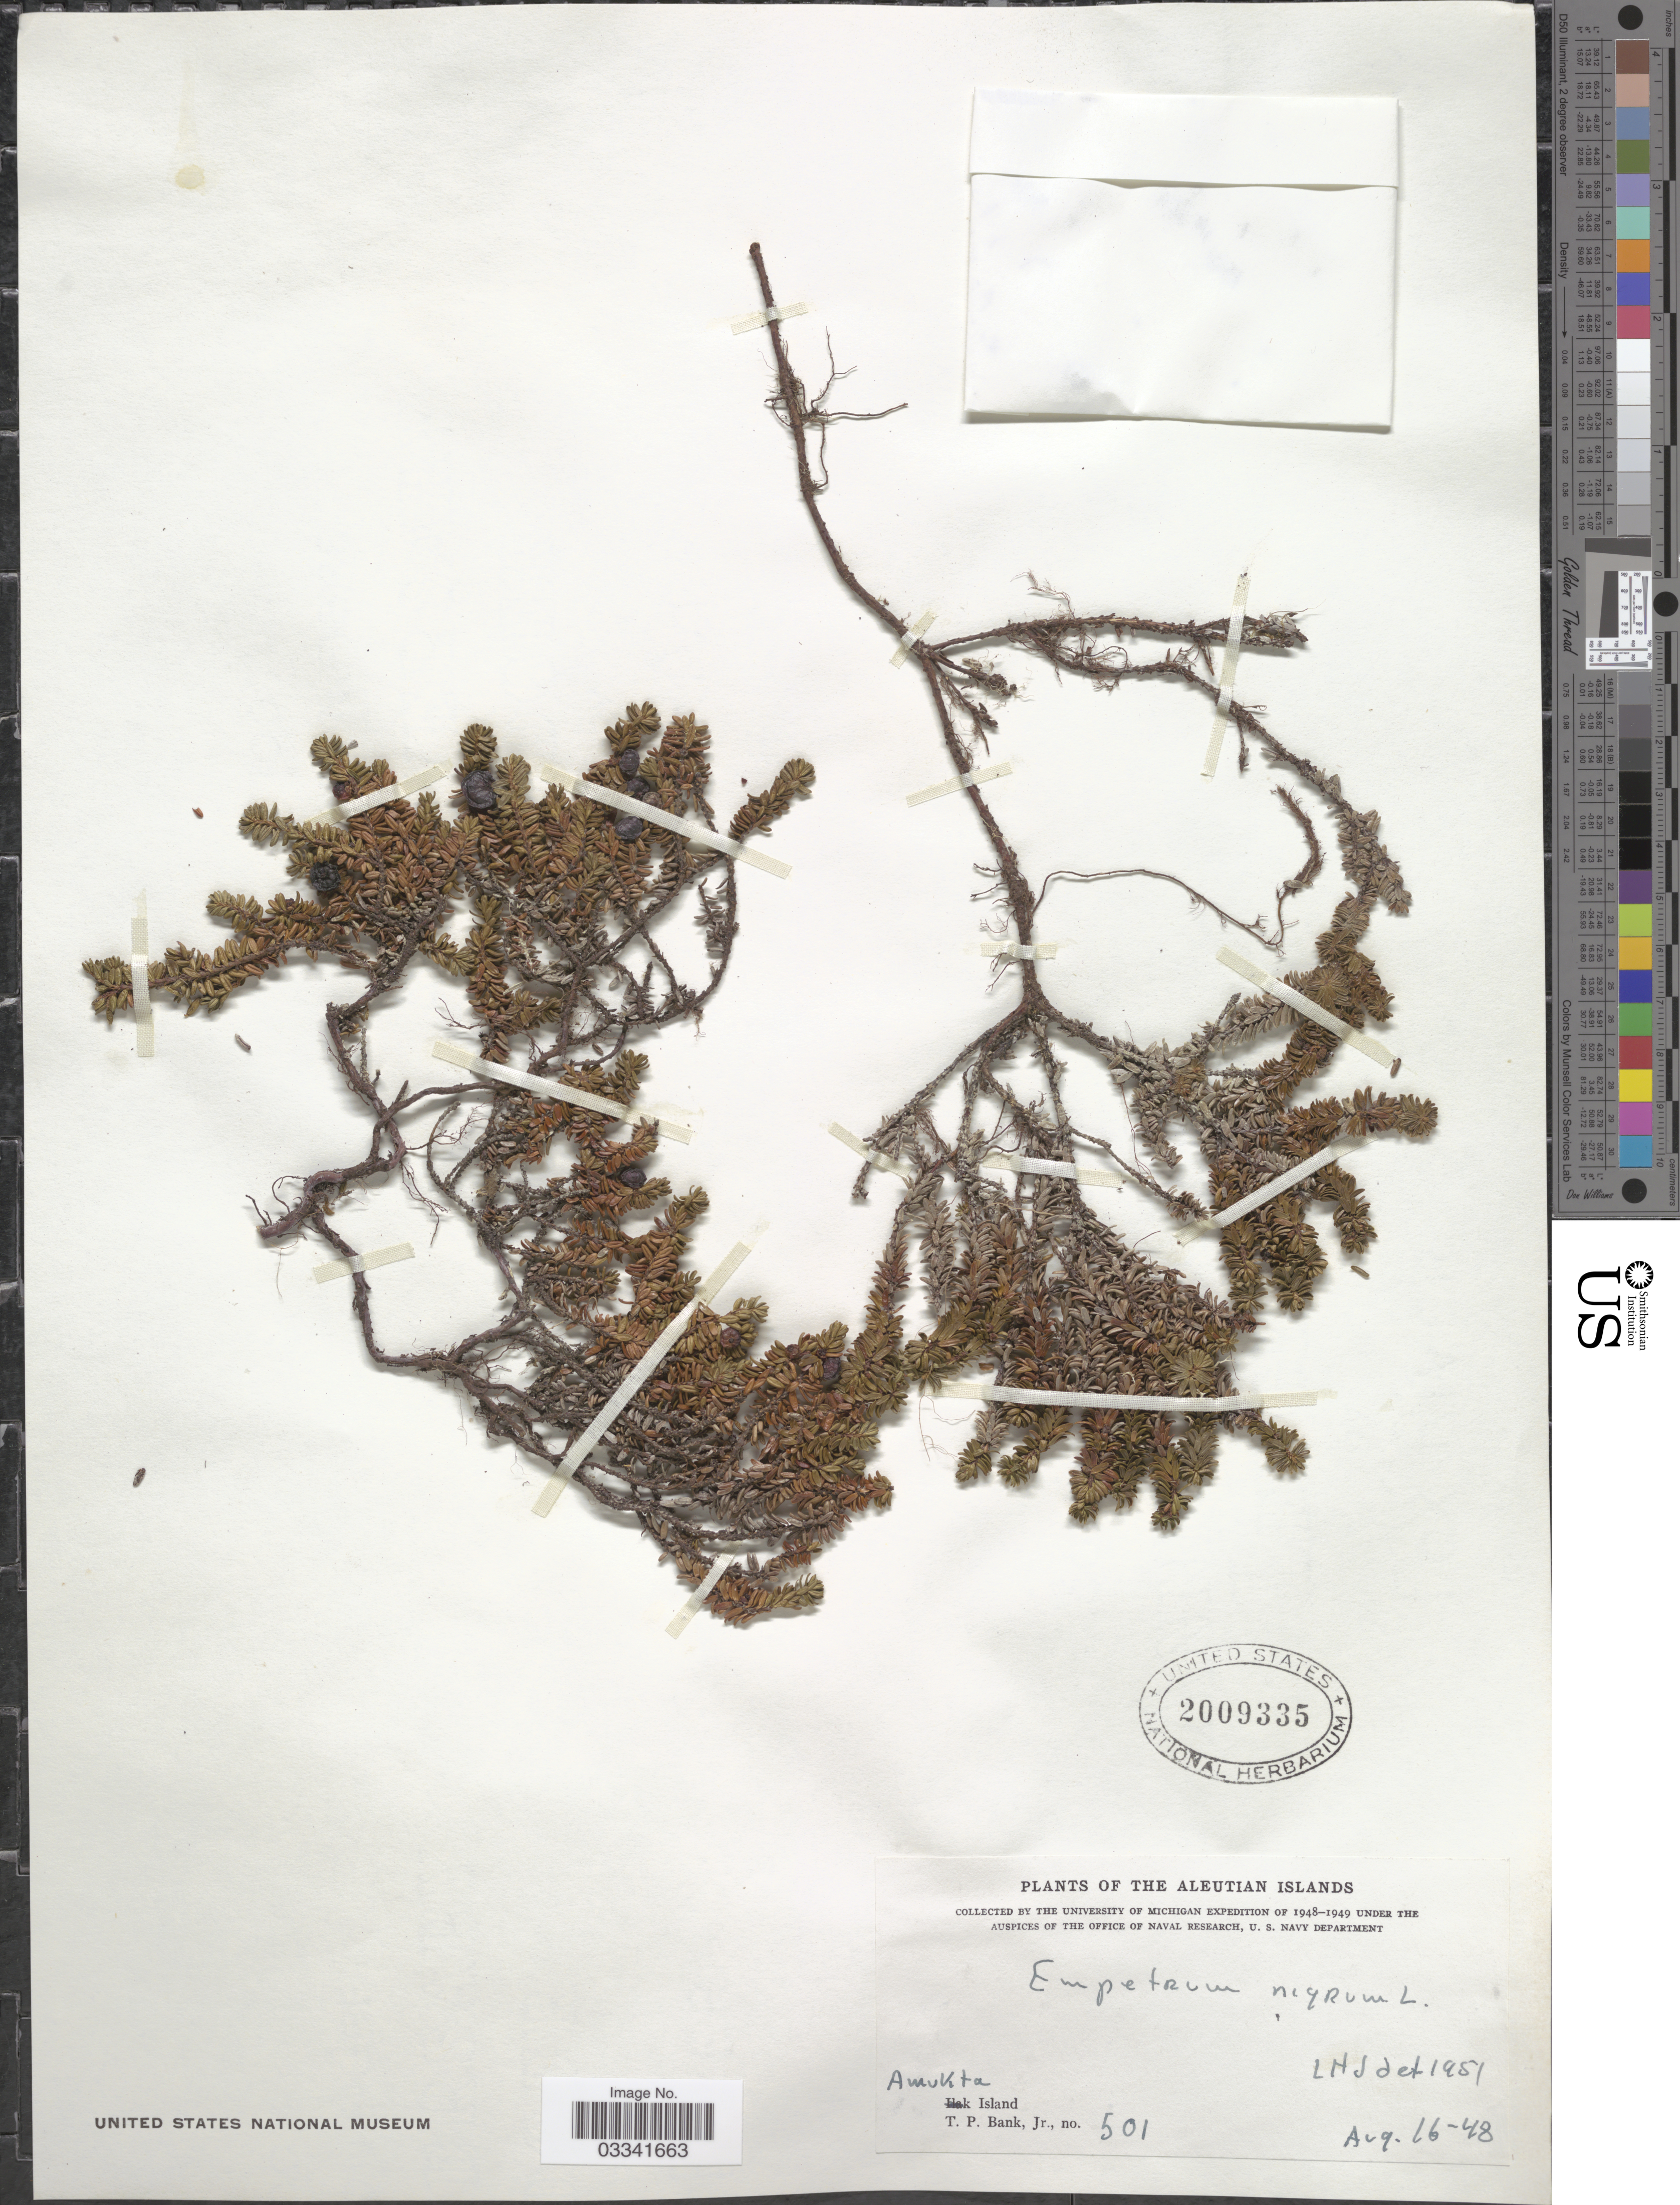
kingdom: Plantae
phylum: Tracheophyta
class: Magnoliopsida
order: Ericales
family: Ericaceae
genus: Empetrum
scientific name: Empetrum nigrum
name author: L.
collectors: T. Bank Jr.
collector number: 501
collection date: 1948-08-16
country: United States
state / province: Alaska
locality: The Aleutian Islands. Amukta Island.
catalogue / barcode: US 2009335